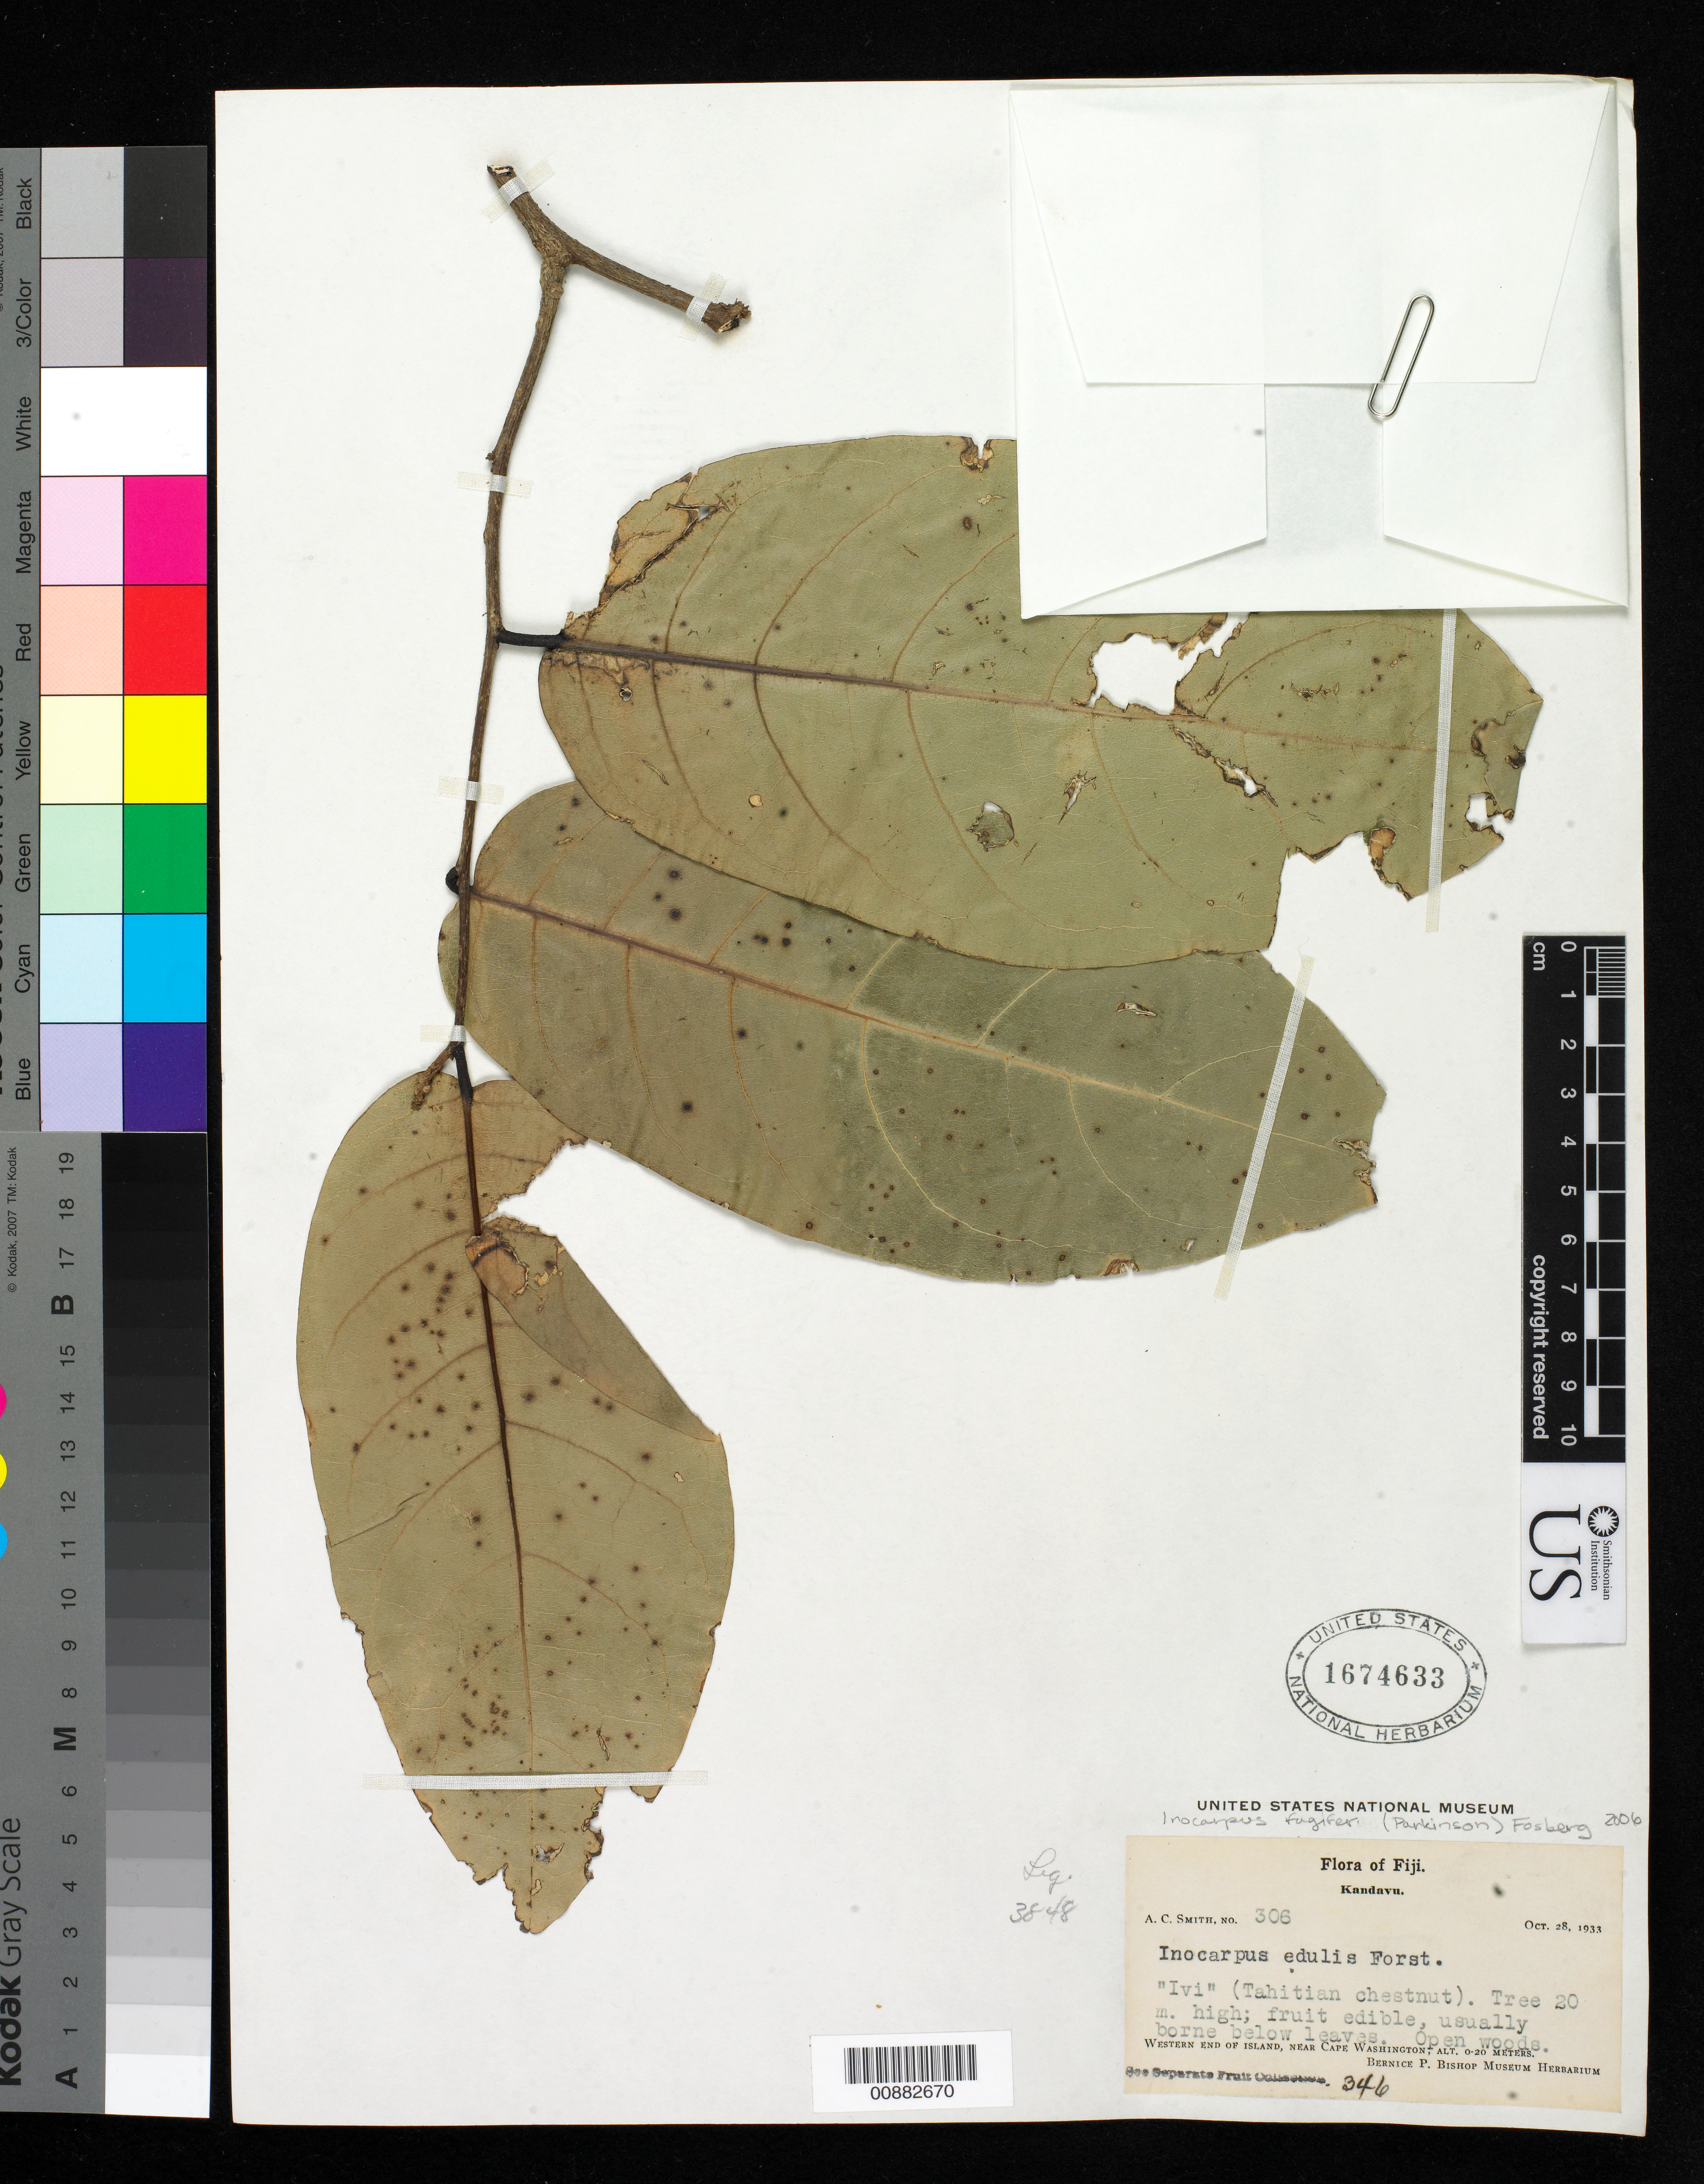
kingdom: Plantae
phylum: Tracheophyta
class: Magnoliopsida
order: Fabales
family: Fabaceae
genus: Inocarpus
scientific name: Inocarpus fagifer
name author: (Parkinson) Fosberg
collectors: C. A. Smith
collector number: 306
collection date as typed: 28 Oct 1933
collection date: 1933-10-28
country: Fiji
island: Kadavu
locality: Open woods, western end of island, near Cape Washington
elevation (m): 0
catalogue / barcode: US 1674633